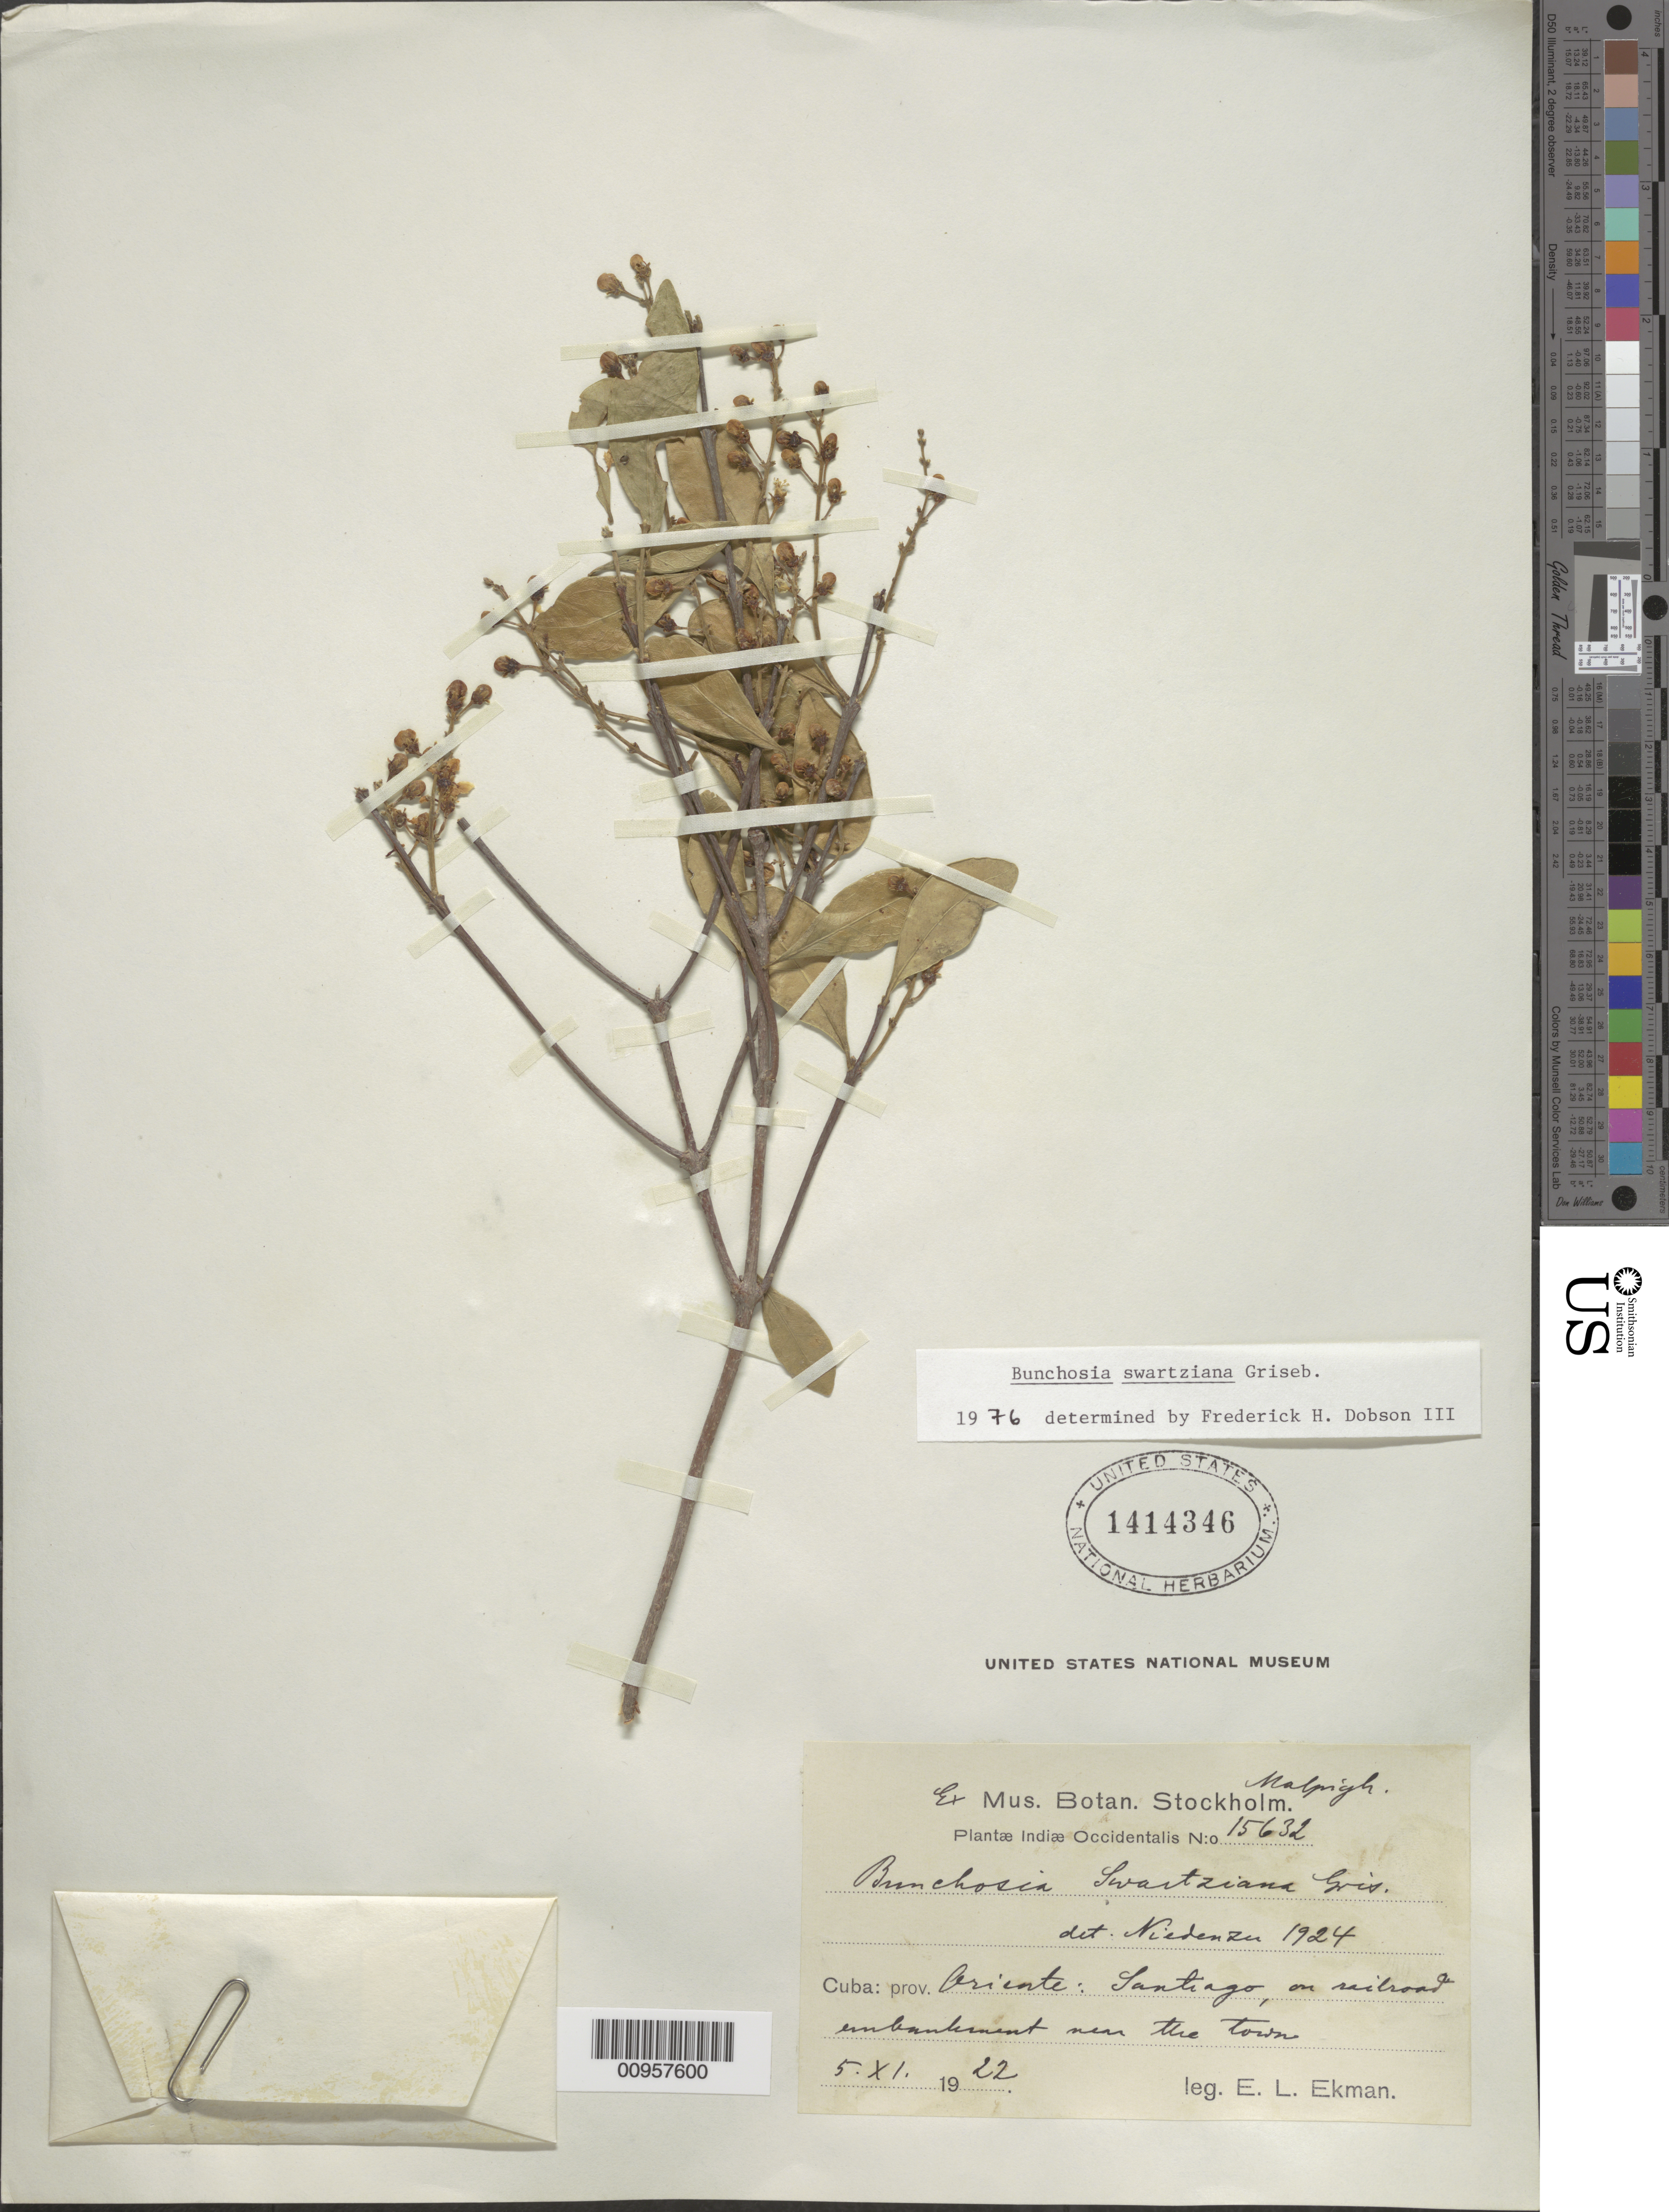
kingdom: Plantae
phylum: Tracheophyta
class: Magnoliopsida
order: Malpighiales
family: Malpighiaceae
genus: Bunchosia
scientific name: Bunchosia swartziana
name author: Griseb.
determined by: Dobson, F. H., III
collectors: E. L. Ekman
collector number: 15632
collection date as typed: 05 Nov 1922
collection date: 1922-11-05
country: Cuba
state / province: Santiago de Cuba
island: Cuba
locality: Santiago, near the town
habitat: On railroad embankment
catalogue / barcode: US 1414346